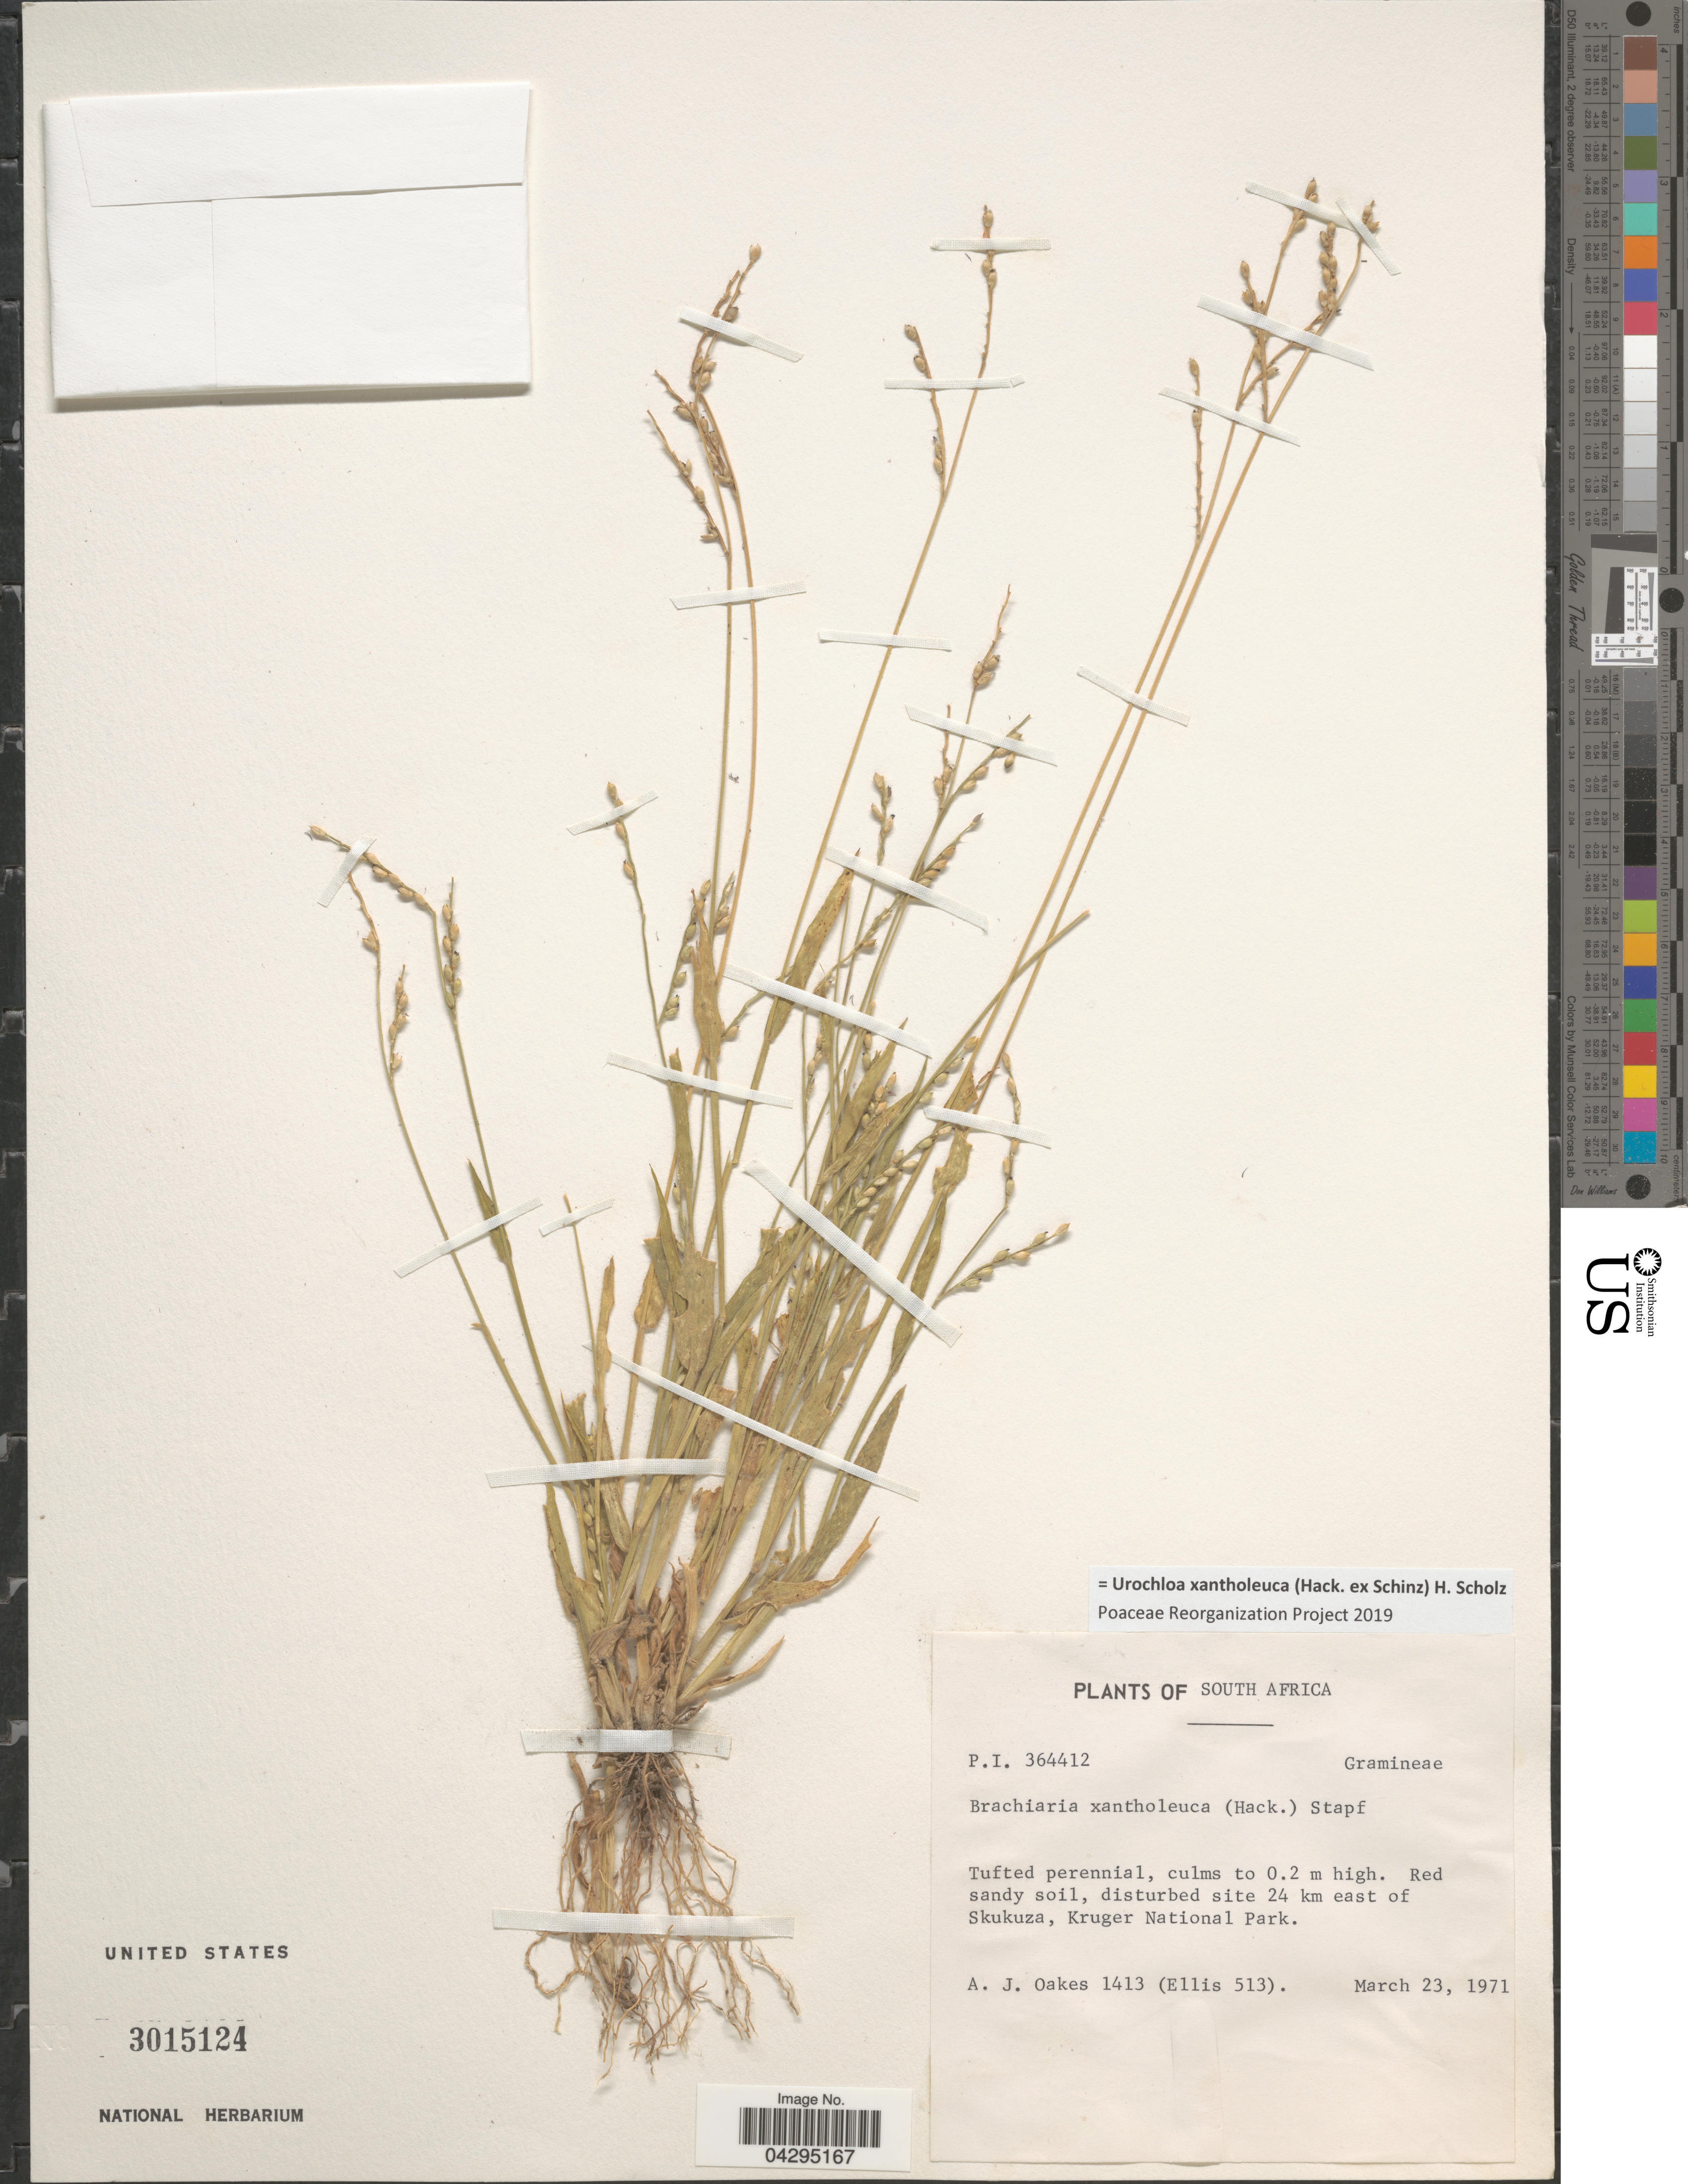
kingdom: Plantae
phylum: Tracheophyta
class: Liliopsida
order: Poales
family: Poaceae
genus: Urochloa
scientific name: Urochloa xantholeuca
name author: (Hack. ex Schinz) H. Scholz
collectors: A. Oakes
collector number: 1413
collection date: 1971-03-23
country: South Africa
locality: Red sandy soil, disturbed site 24 km east of Skukuza, Kruger National Park.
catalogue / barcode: US 3015124